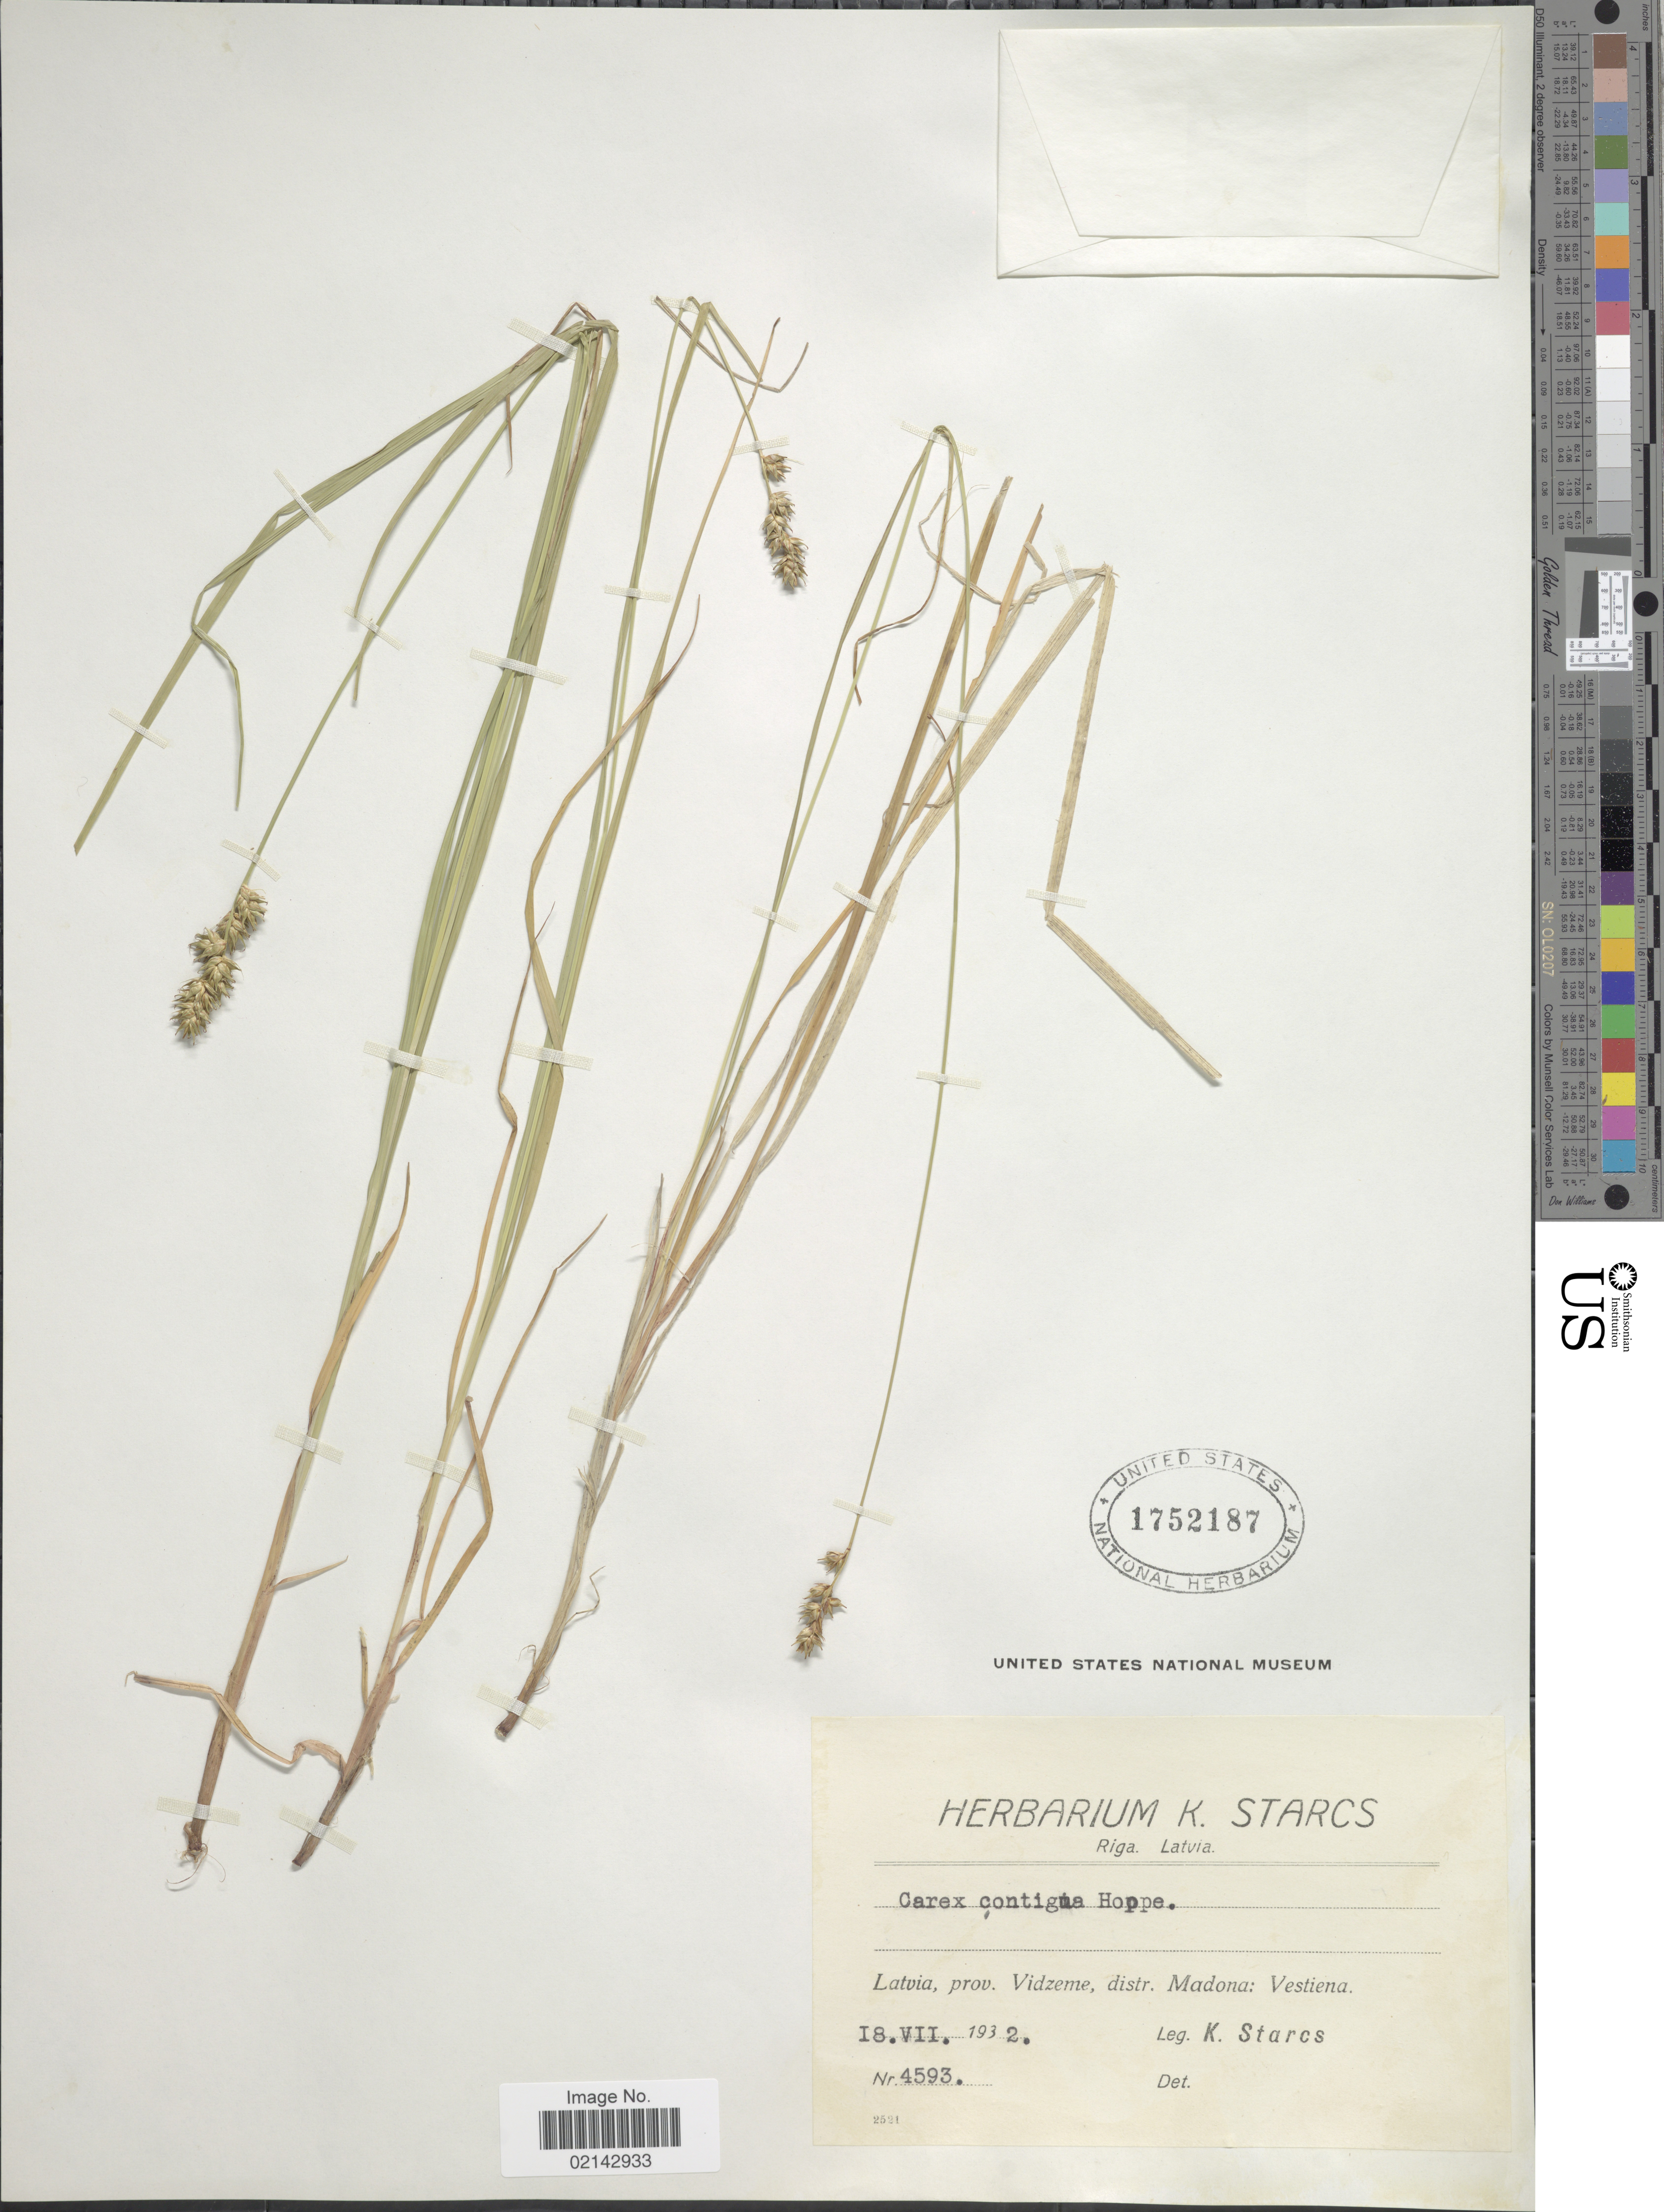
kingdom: Plantae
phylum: Tracheophyta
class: Liliopsida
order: Poales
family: Cyperaceae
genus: Carex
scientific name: Carex spicata subsp. spicata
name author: Huds.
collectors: K. Starcs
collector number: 4593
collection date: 1932-07-18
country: Latvia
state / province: Madonas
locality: Prov. Vidzeme, distr. Madona: Vestiena.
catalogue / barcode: US 1752187